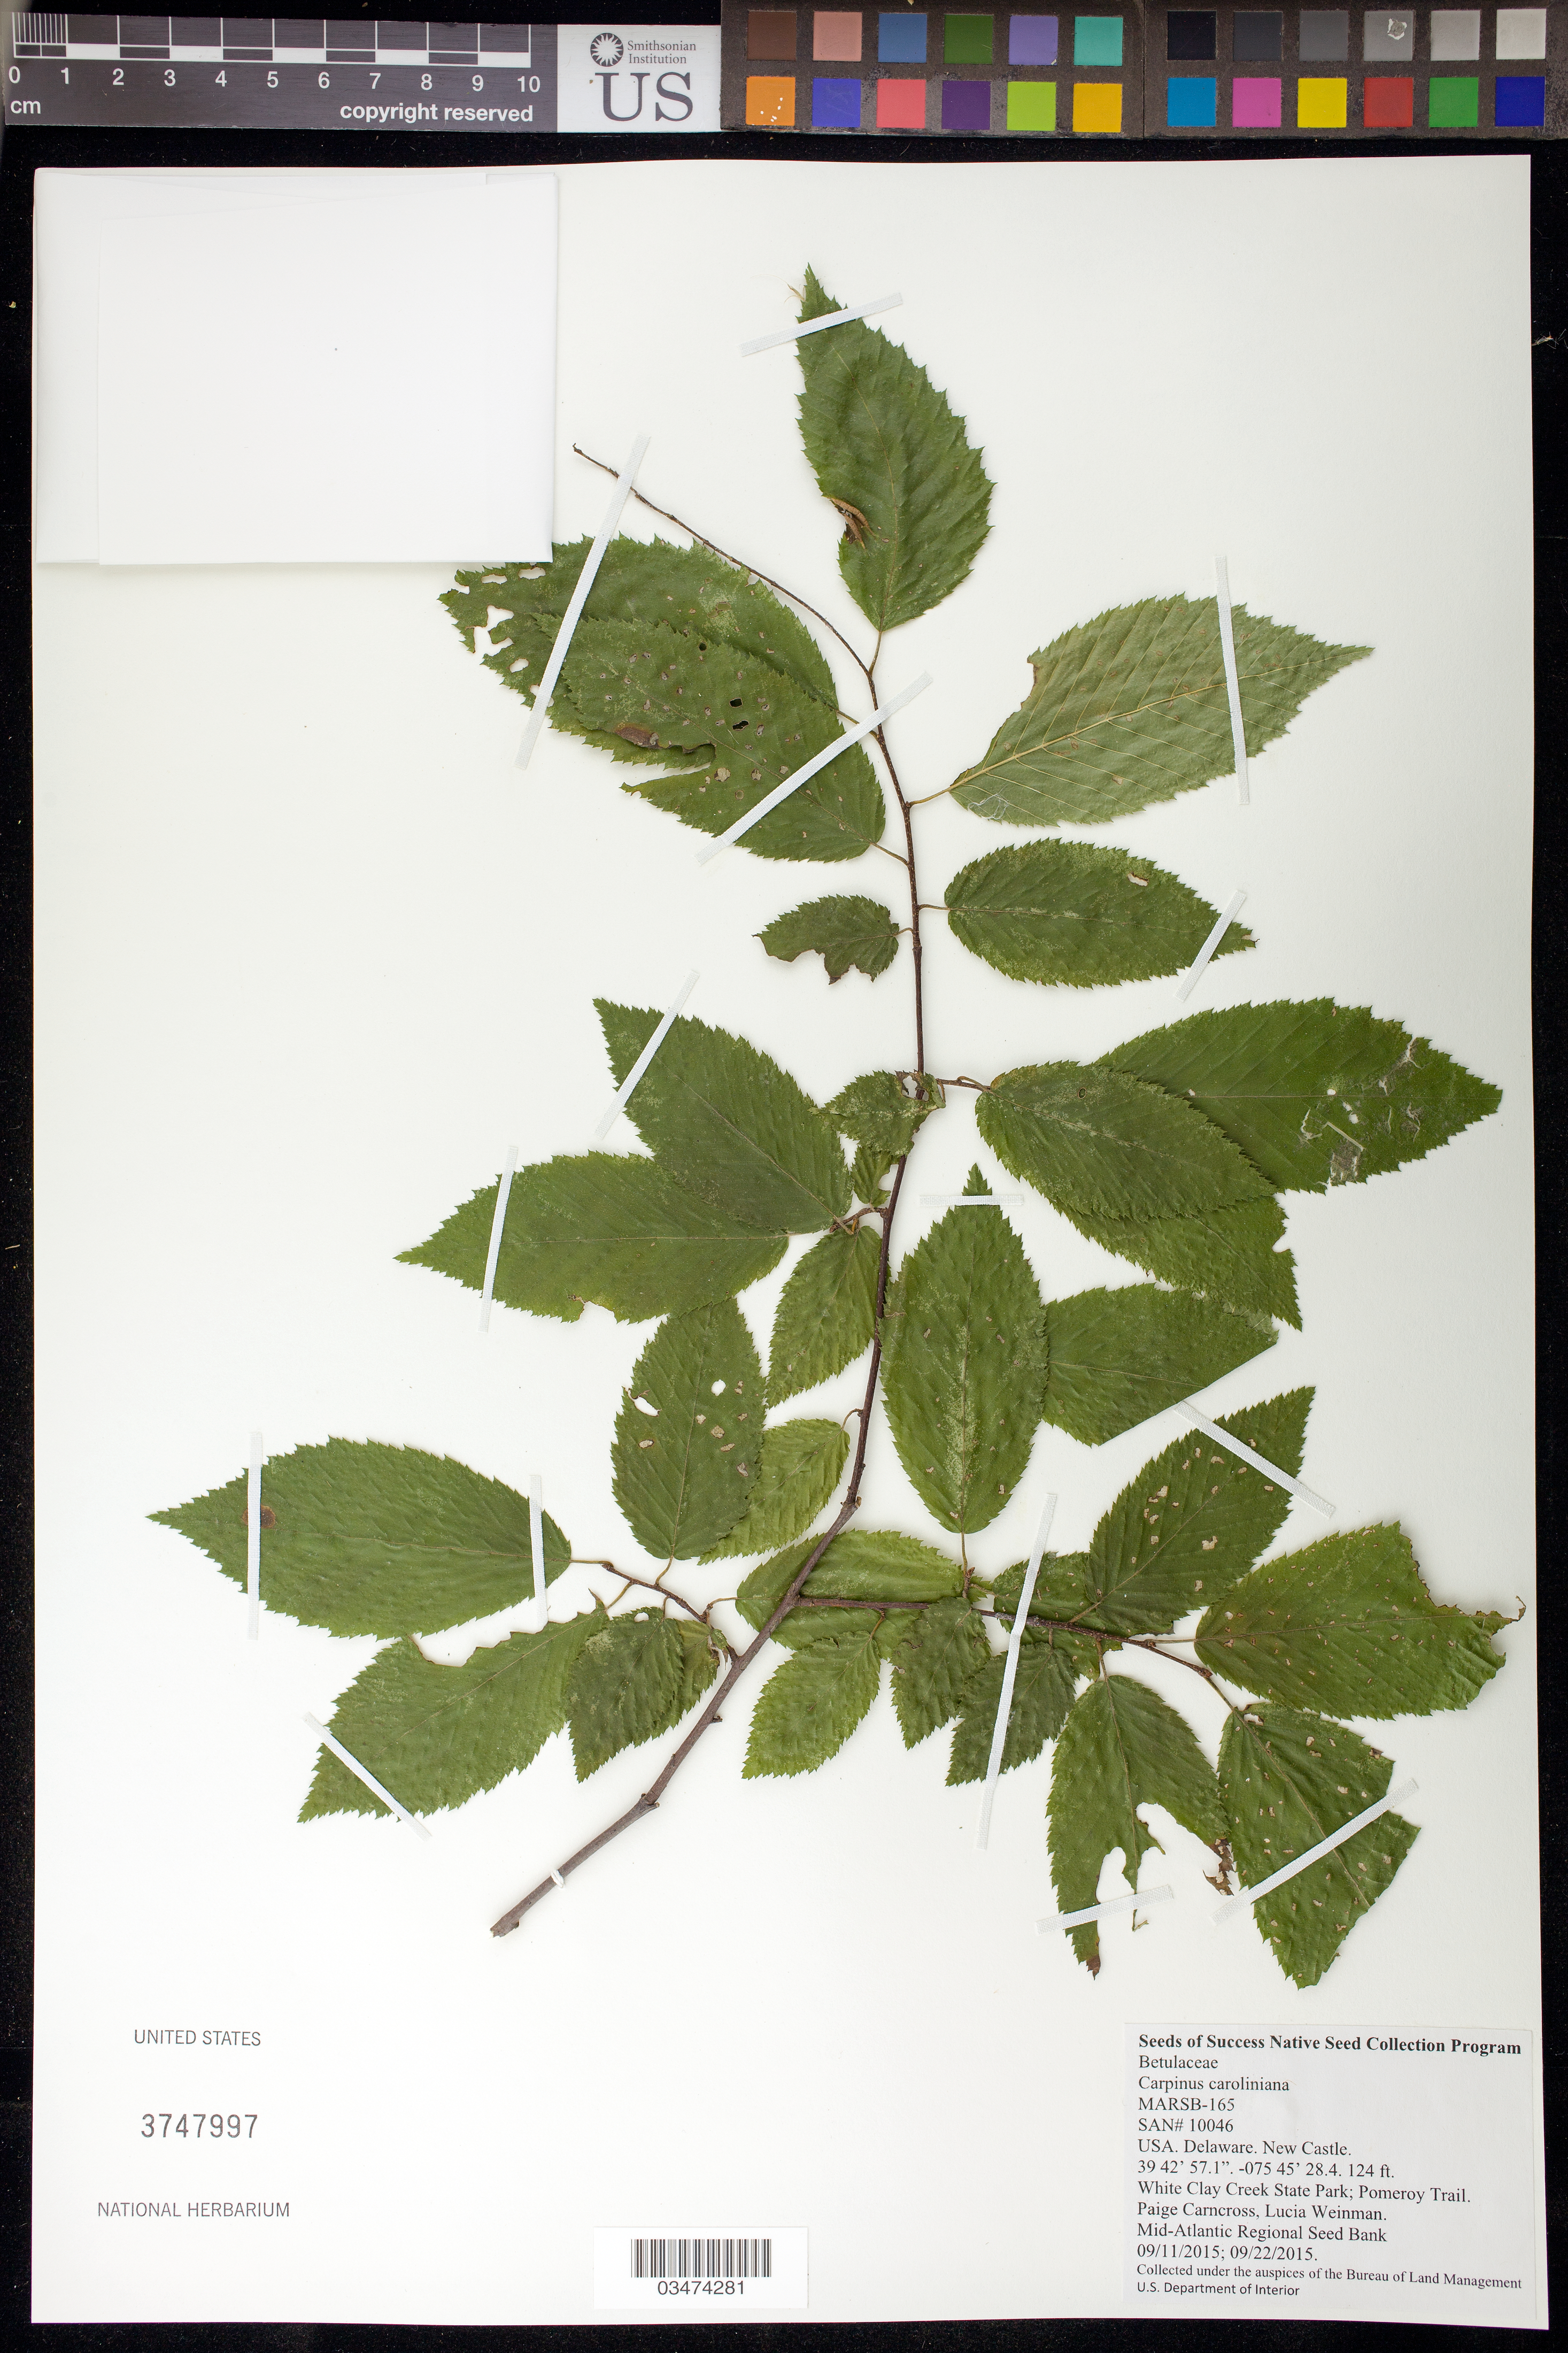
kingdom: Plantae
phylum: Tracheophyta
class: Magnoliopsida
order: Fagales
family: Betulaceae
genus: Carpinus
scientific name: Carpinus caroliniana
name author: Walter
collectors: P. Carncross & L. Weinman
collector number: MARSB-165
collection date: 2015-09-11,2015-09-22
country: United States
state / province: Delaware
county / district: New Castle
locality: White Clay Creek State Park, Pomeroy Trail, Nature Preserve Trail, PennDel Trail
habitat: Riverine Hardwood Forest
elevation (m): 38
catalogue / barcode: US 3747997